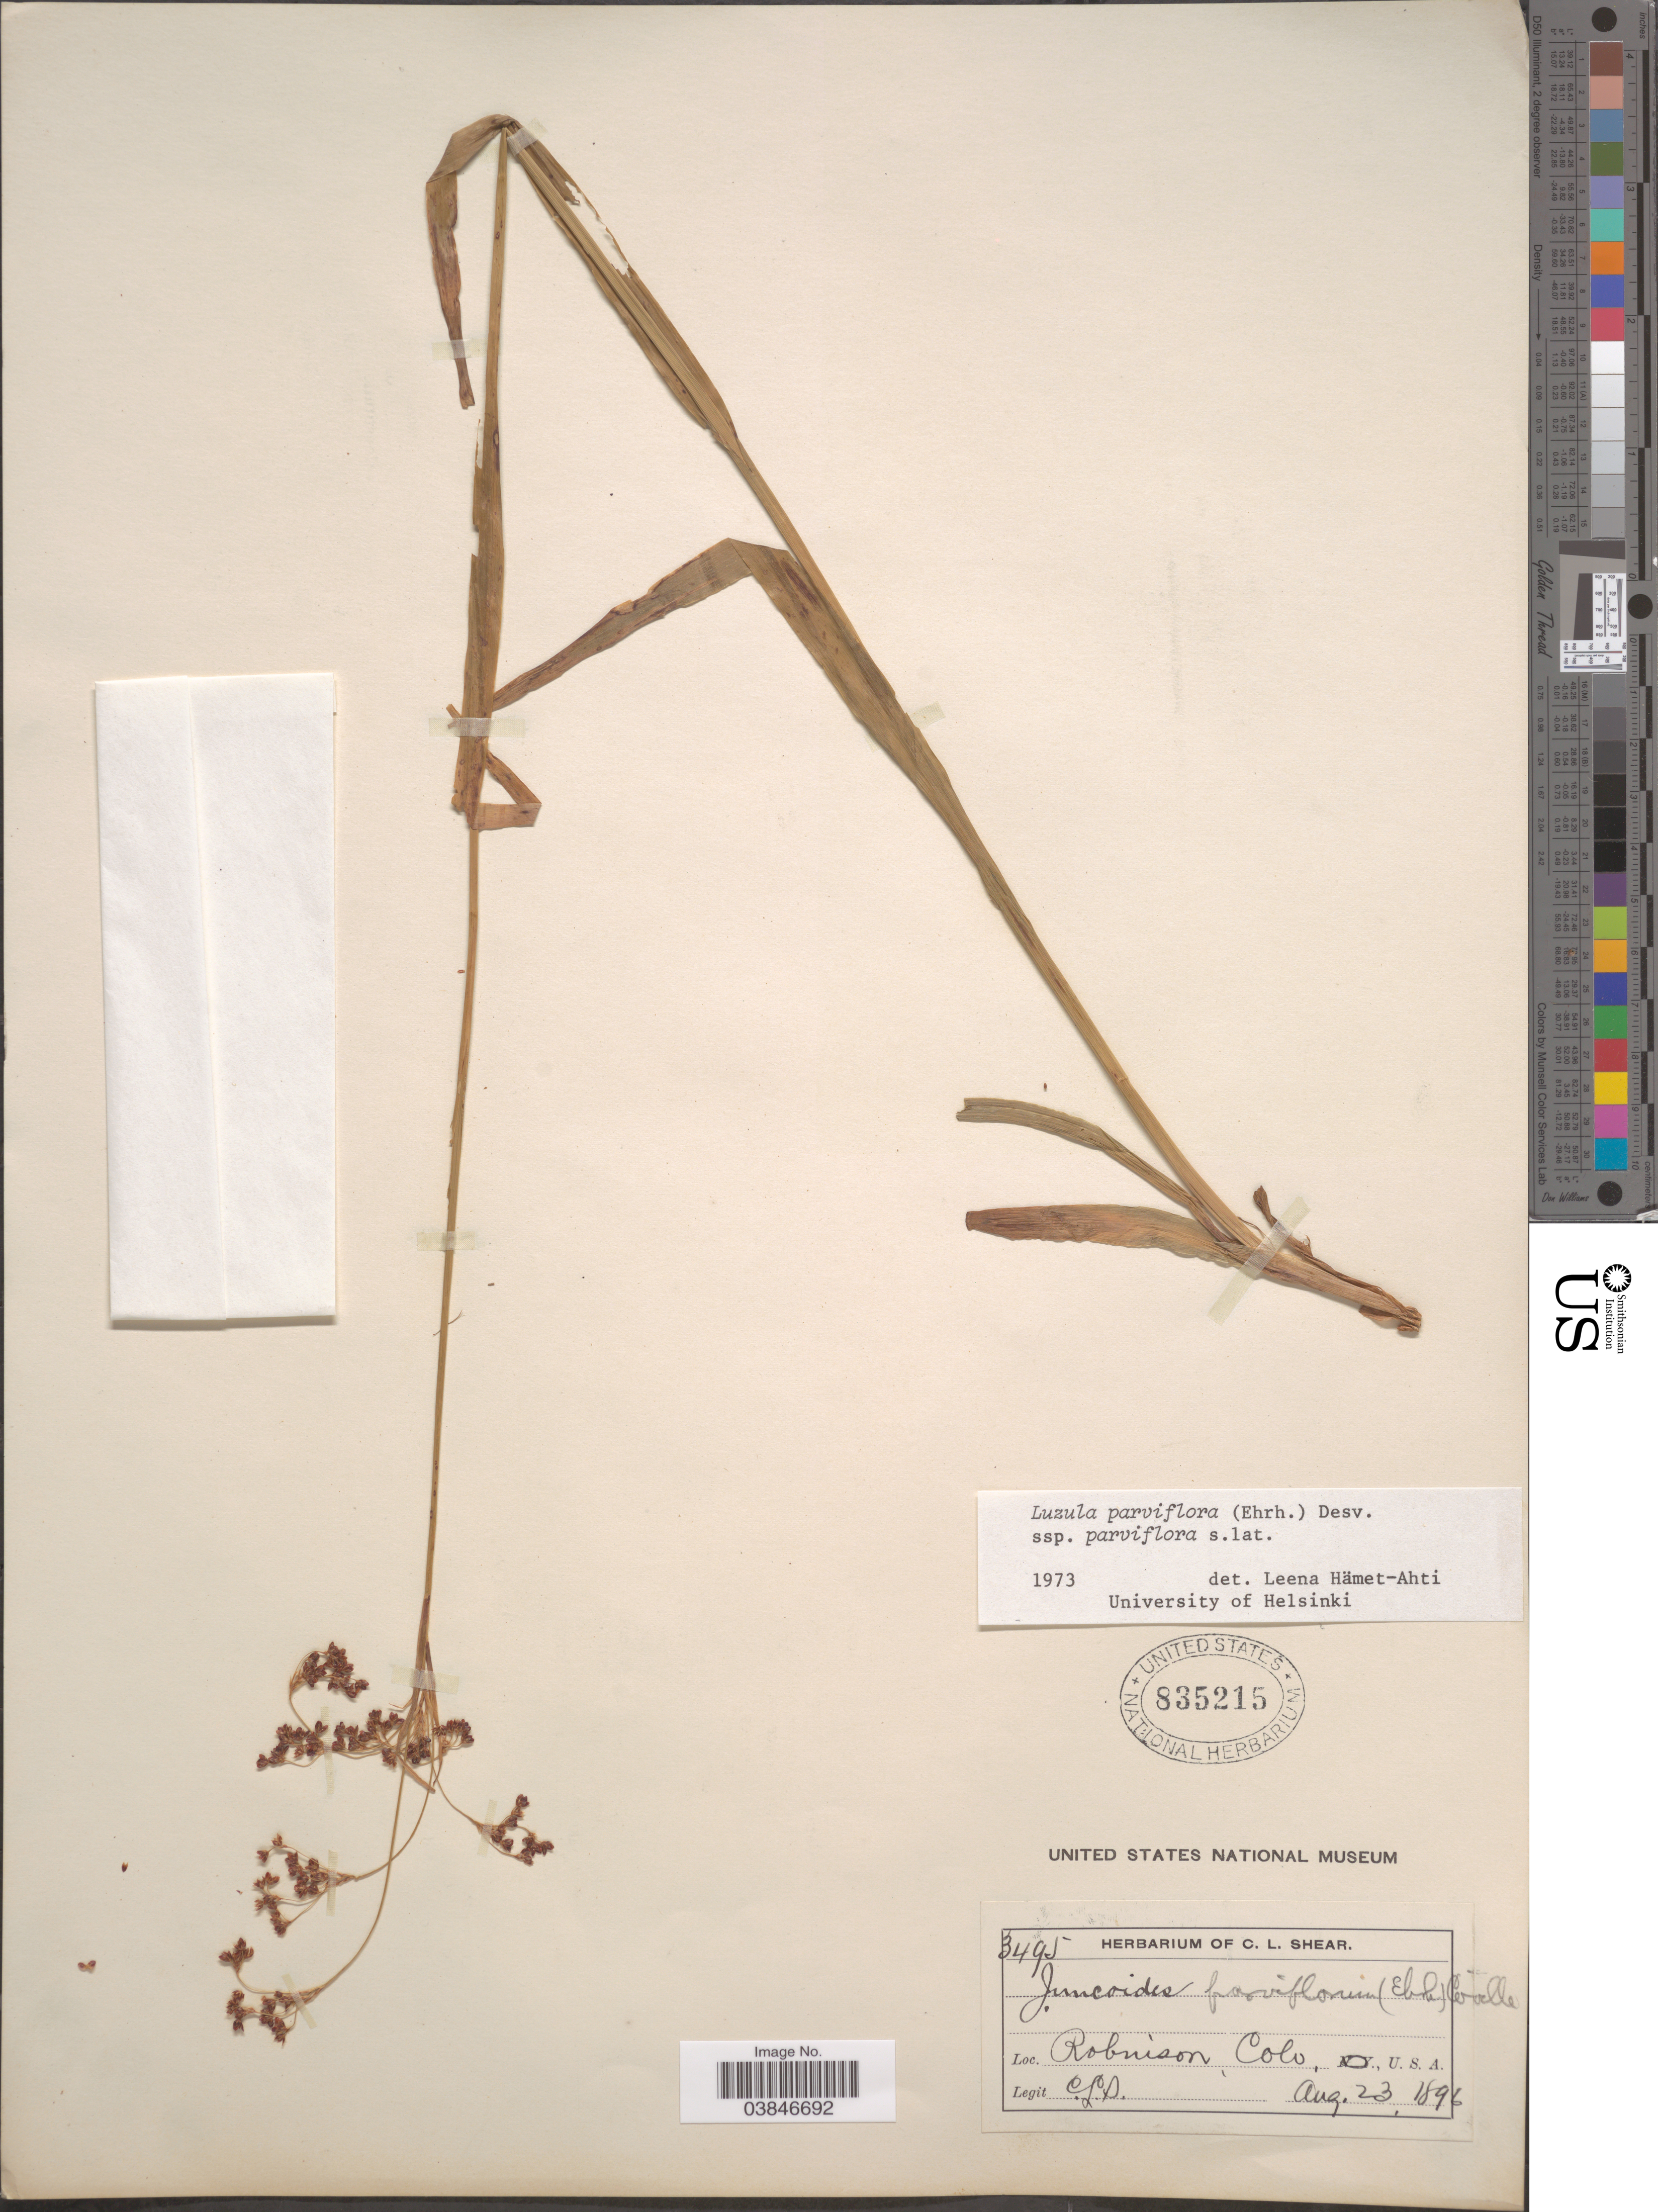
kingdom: Plantae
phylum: Tracheophyta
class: Liliopsida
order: Poales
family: Juncaceae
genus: Luzula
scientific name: Luzula parviflora subsp. parviflora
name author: (Ehrh.) Desv.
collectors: C. L. Shear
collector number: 3495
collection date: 1896-08-23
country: United States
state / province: Colorado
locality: Robinson.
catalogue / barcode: US 835215